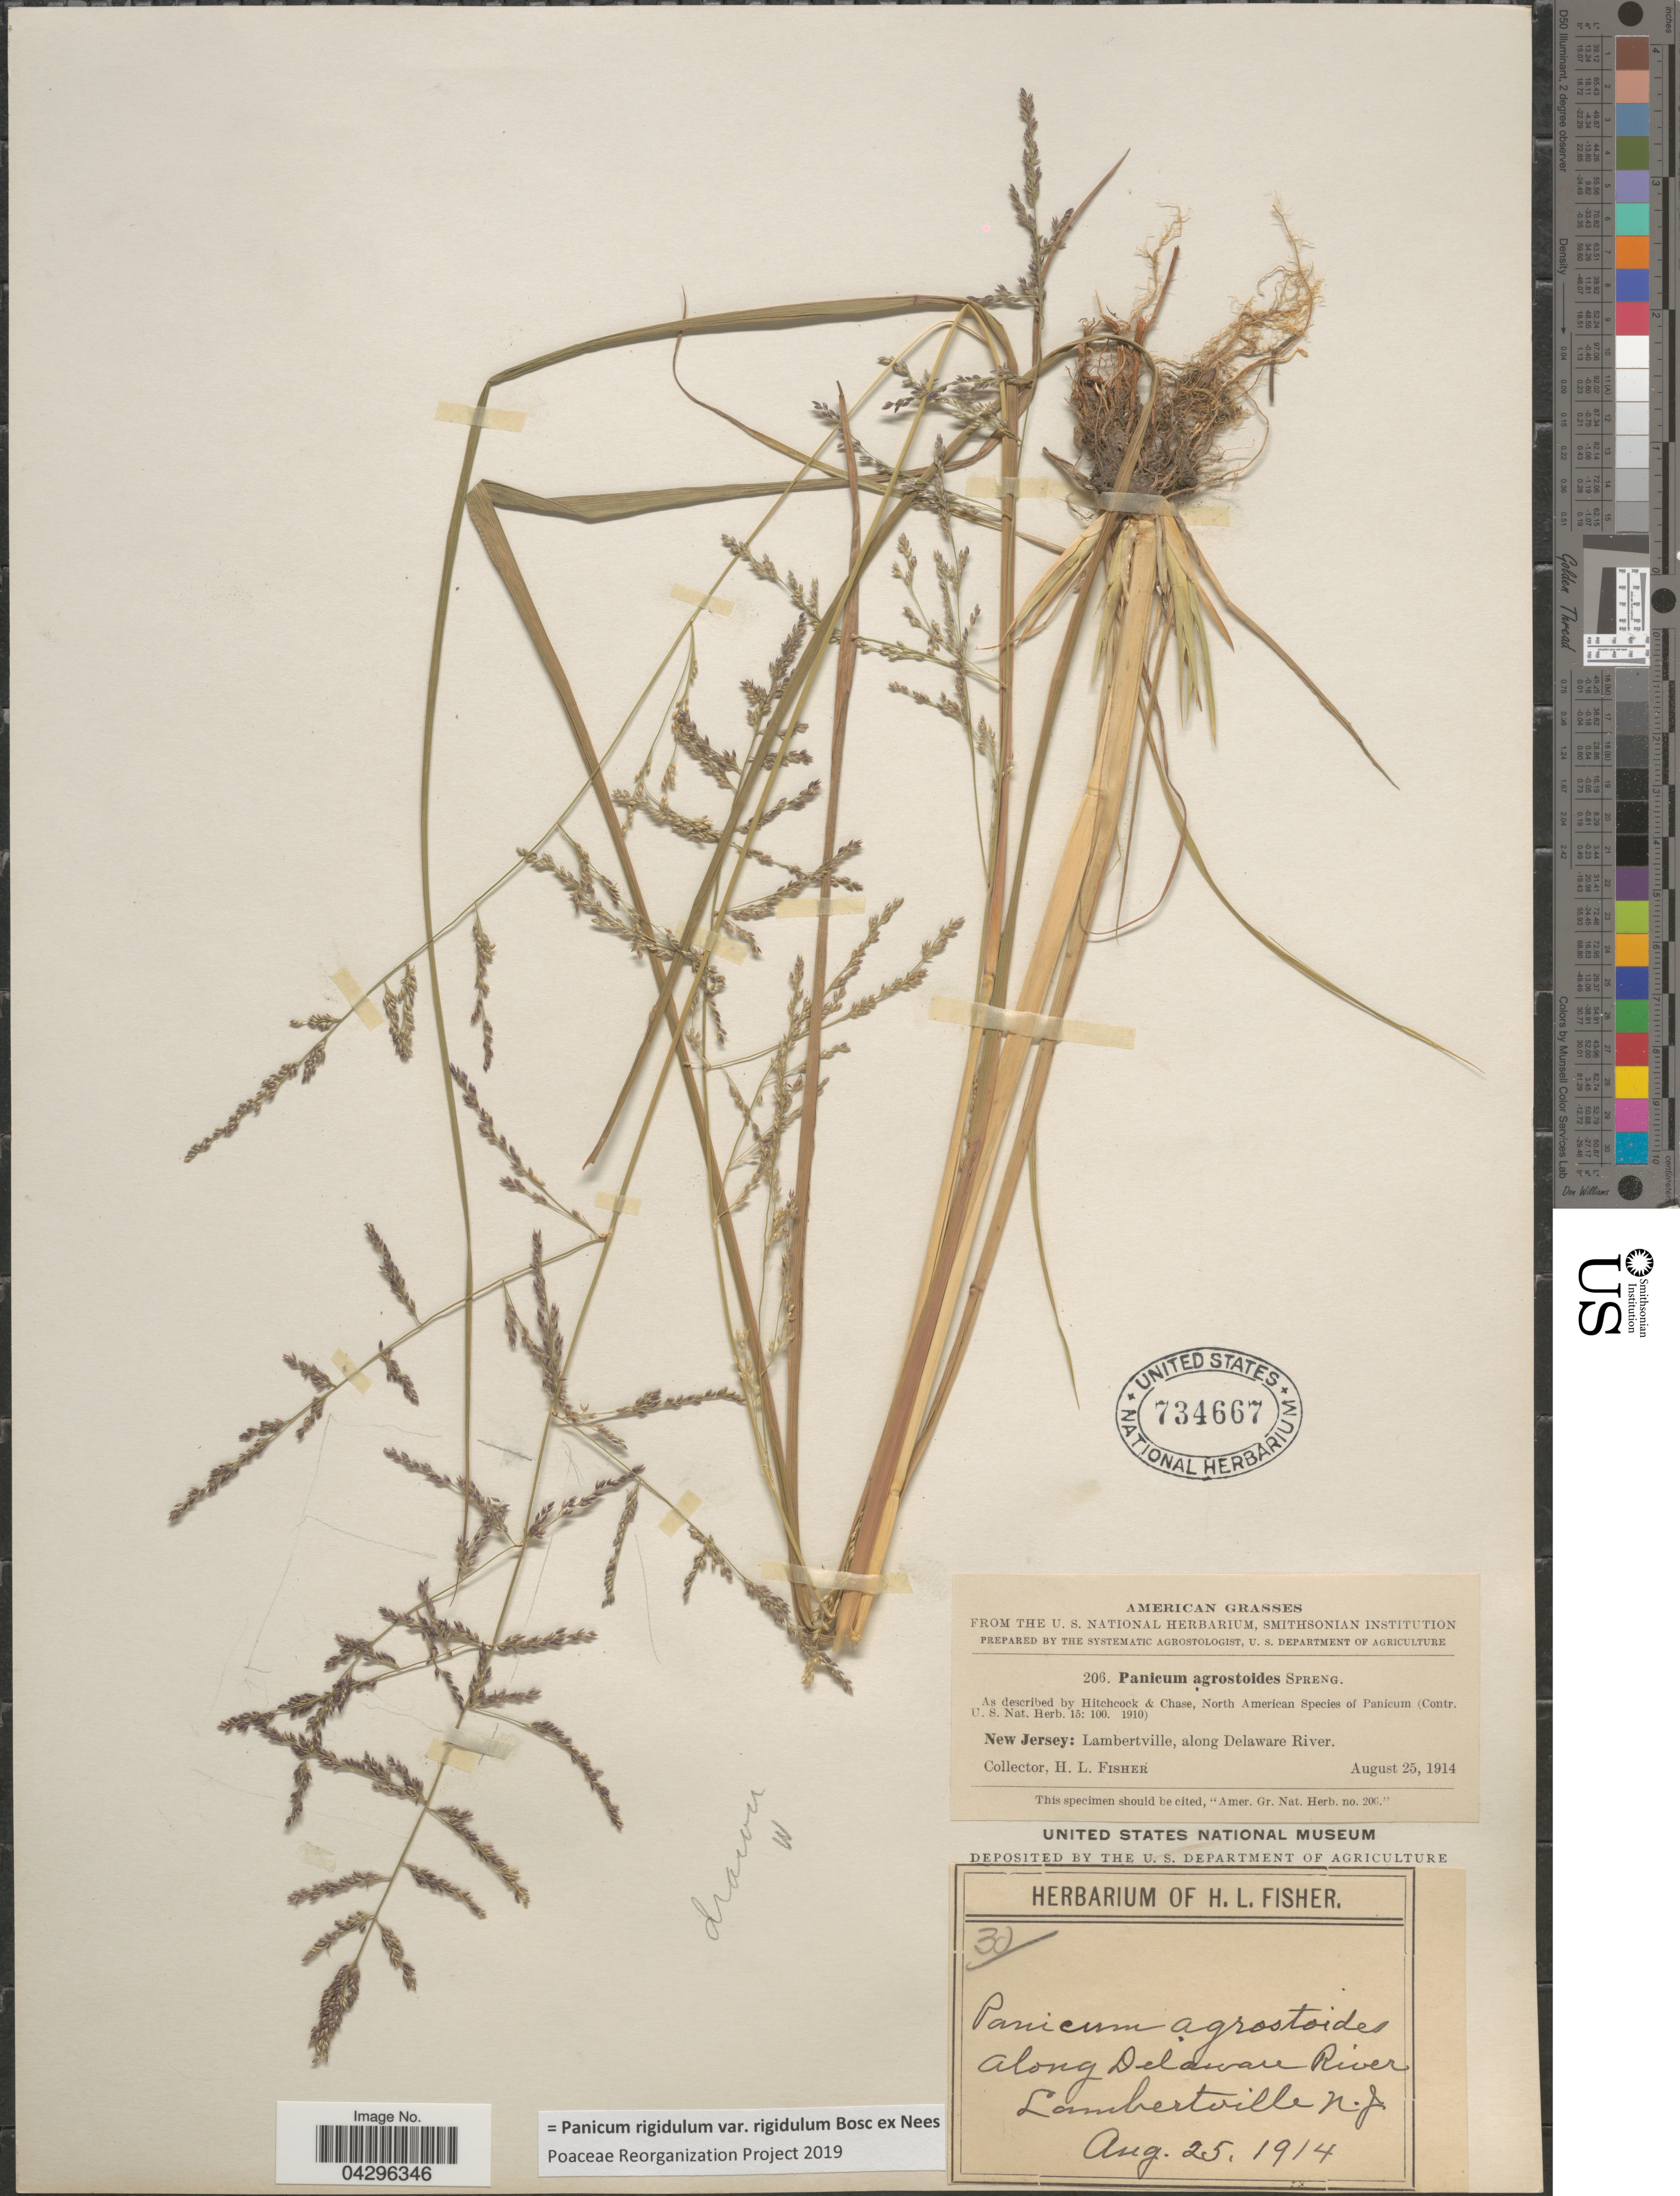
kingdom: Plantae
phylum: Tracheophyta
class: Liliopsida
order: Poales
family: Poaceae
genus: Panicum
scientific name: Panicum rigidulum var. rigidulum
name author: Bosc ex Nees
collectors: H. L. Fisher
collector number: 206/30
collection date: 1914-08-25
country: United States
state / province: New Jersey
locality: Lambertville, along Delaware River.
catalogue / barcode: US 734667